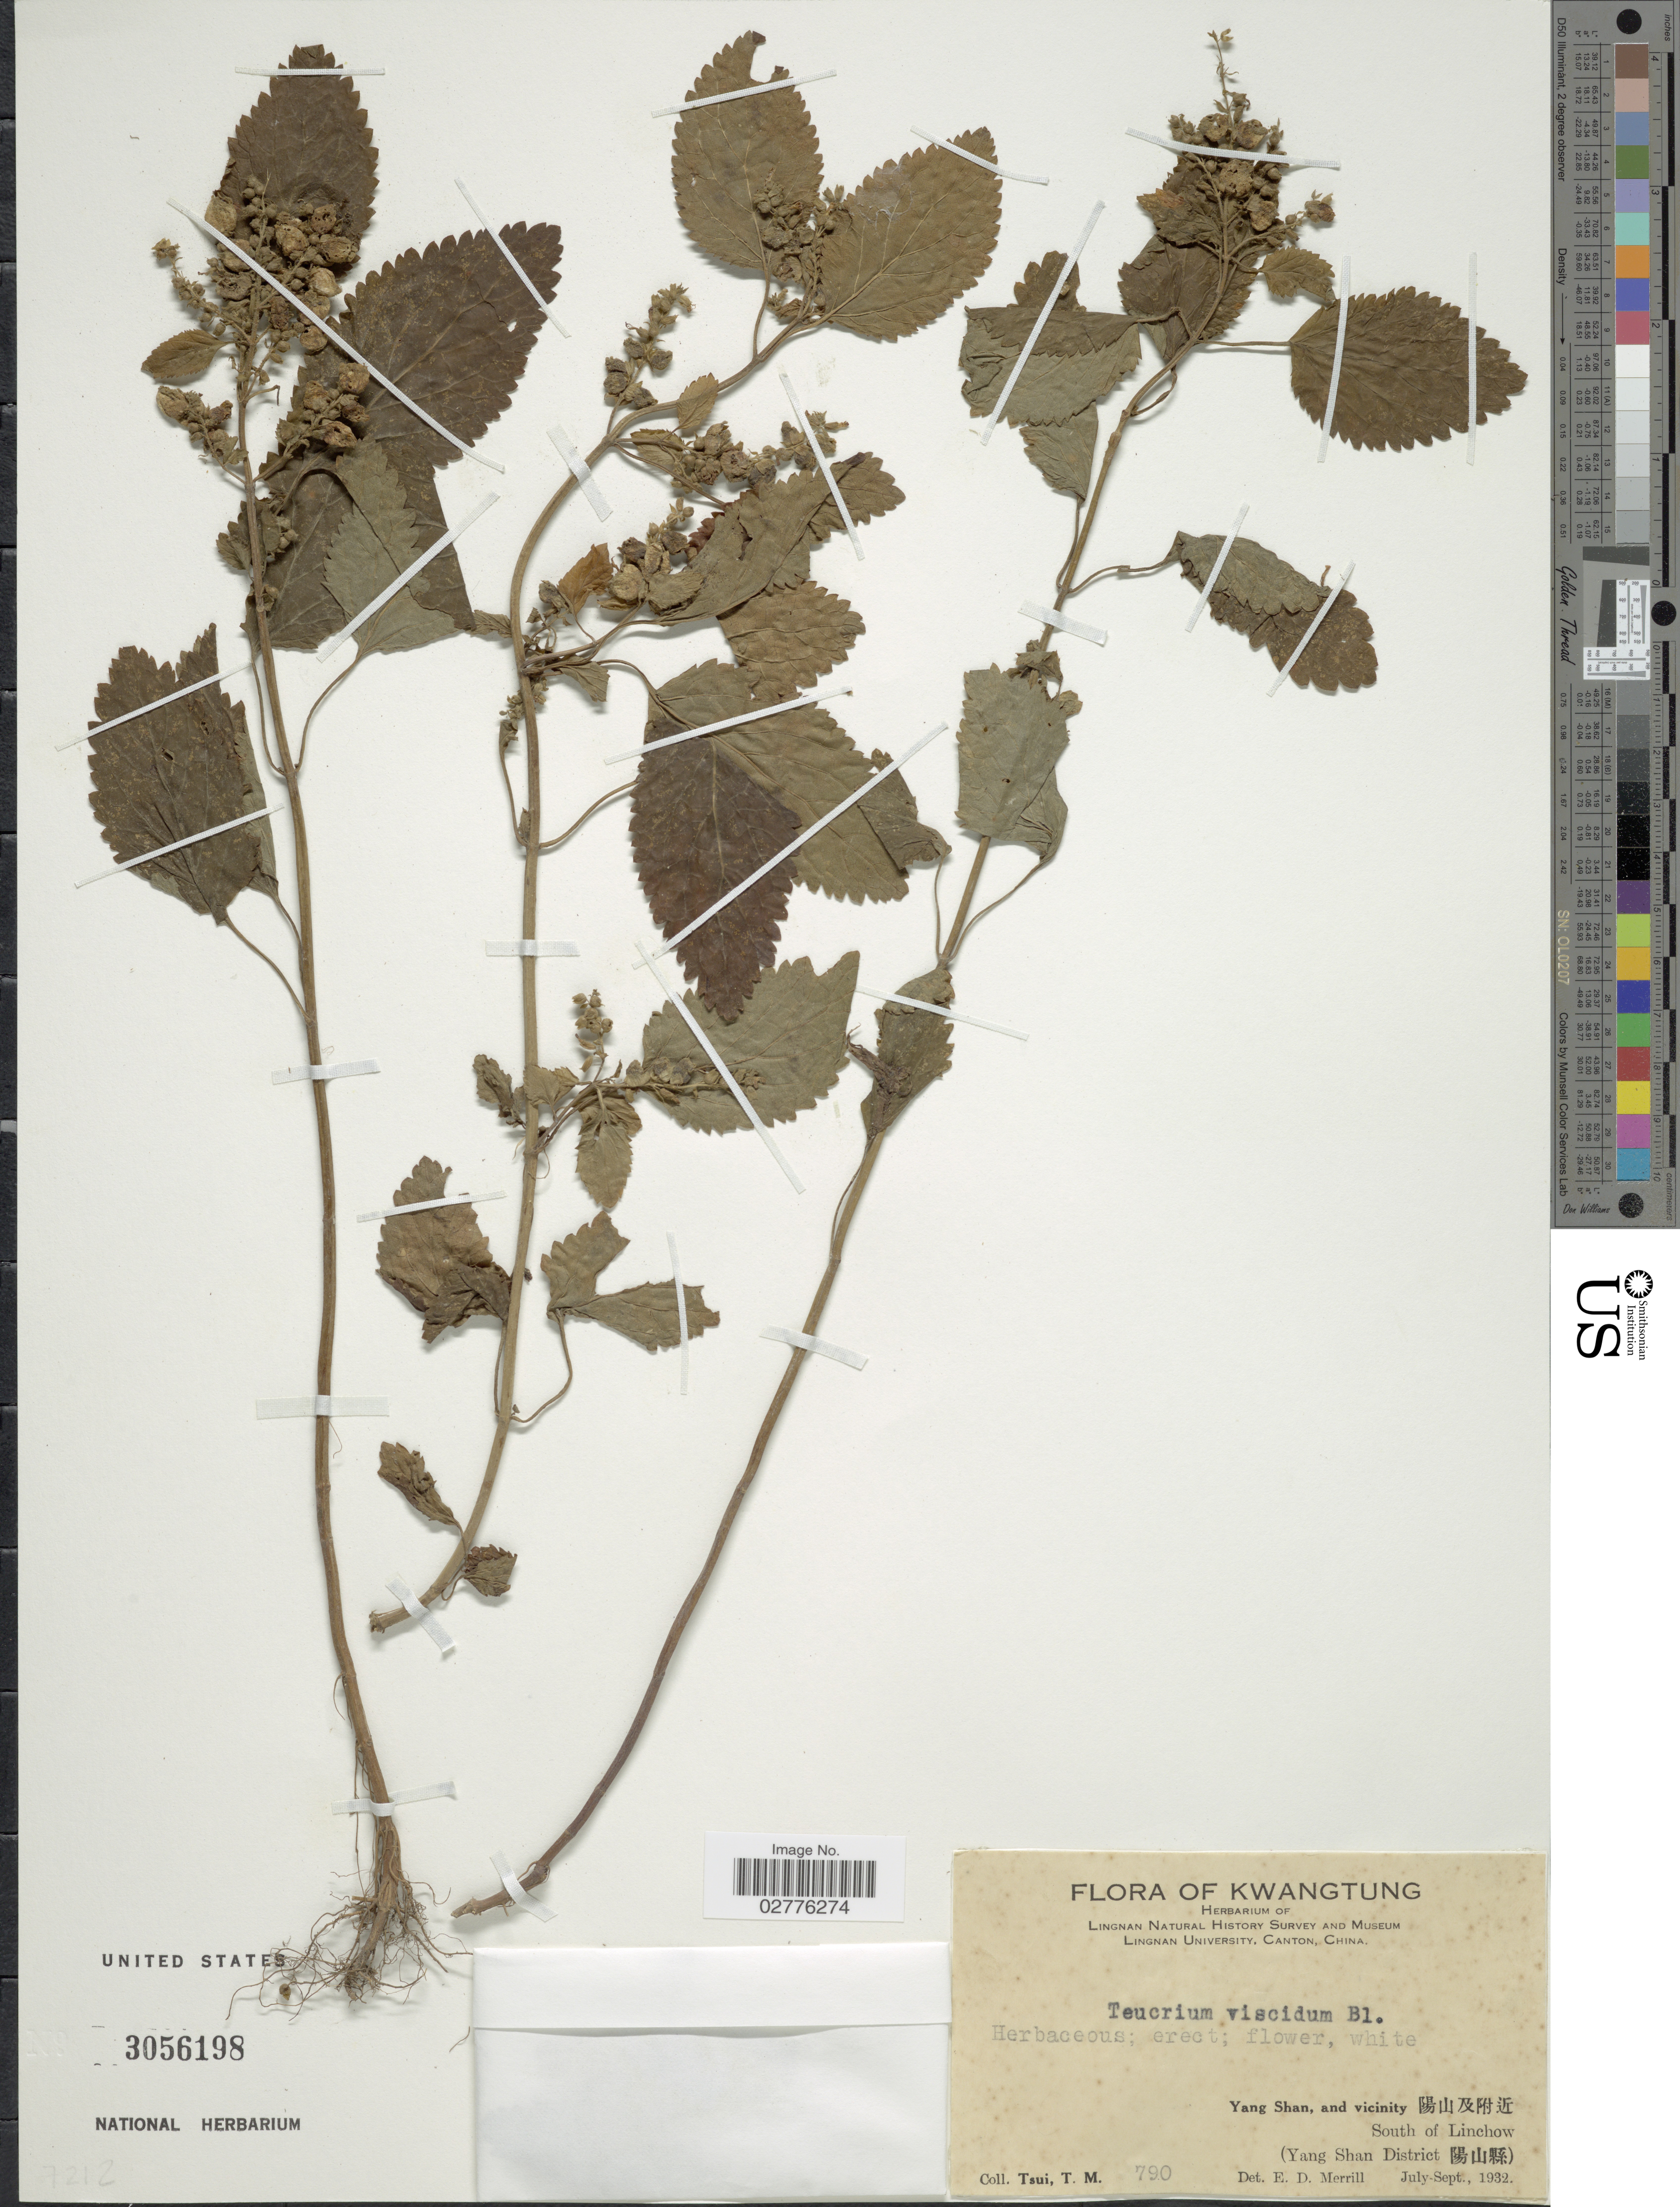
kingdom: Plantae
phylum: Tracheophyta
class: Magnoliopsida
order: Lamiales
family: Lamiaceae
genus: Teucrium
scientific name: Teucrium viscidum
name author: Blume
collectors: T. Tsui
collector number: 790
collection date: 1932-07/1932-09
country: China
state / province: Guangdong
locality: Kwangtung, Yang Shan, and vicinity, South of Linchow (Yang Shan District).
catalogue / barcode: US 3056198